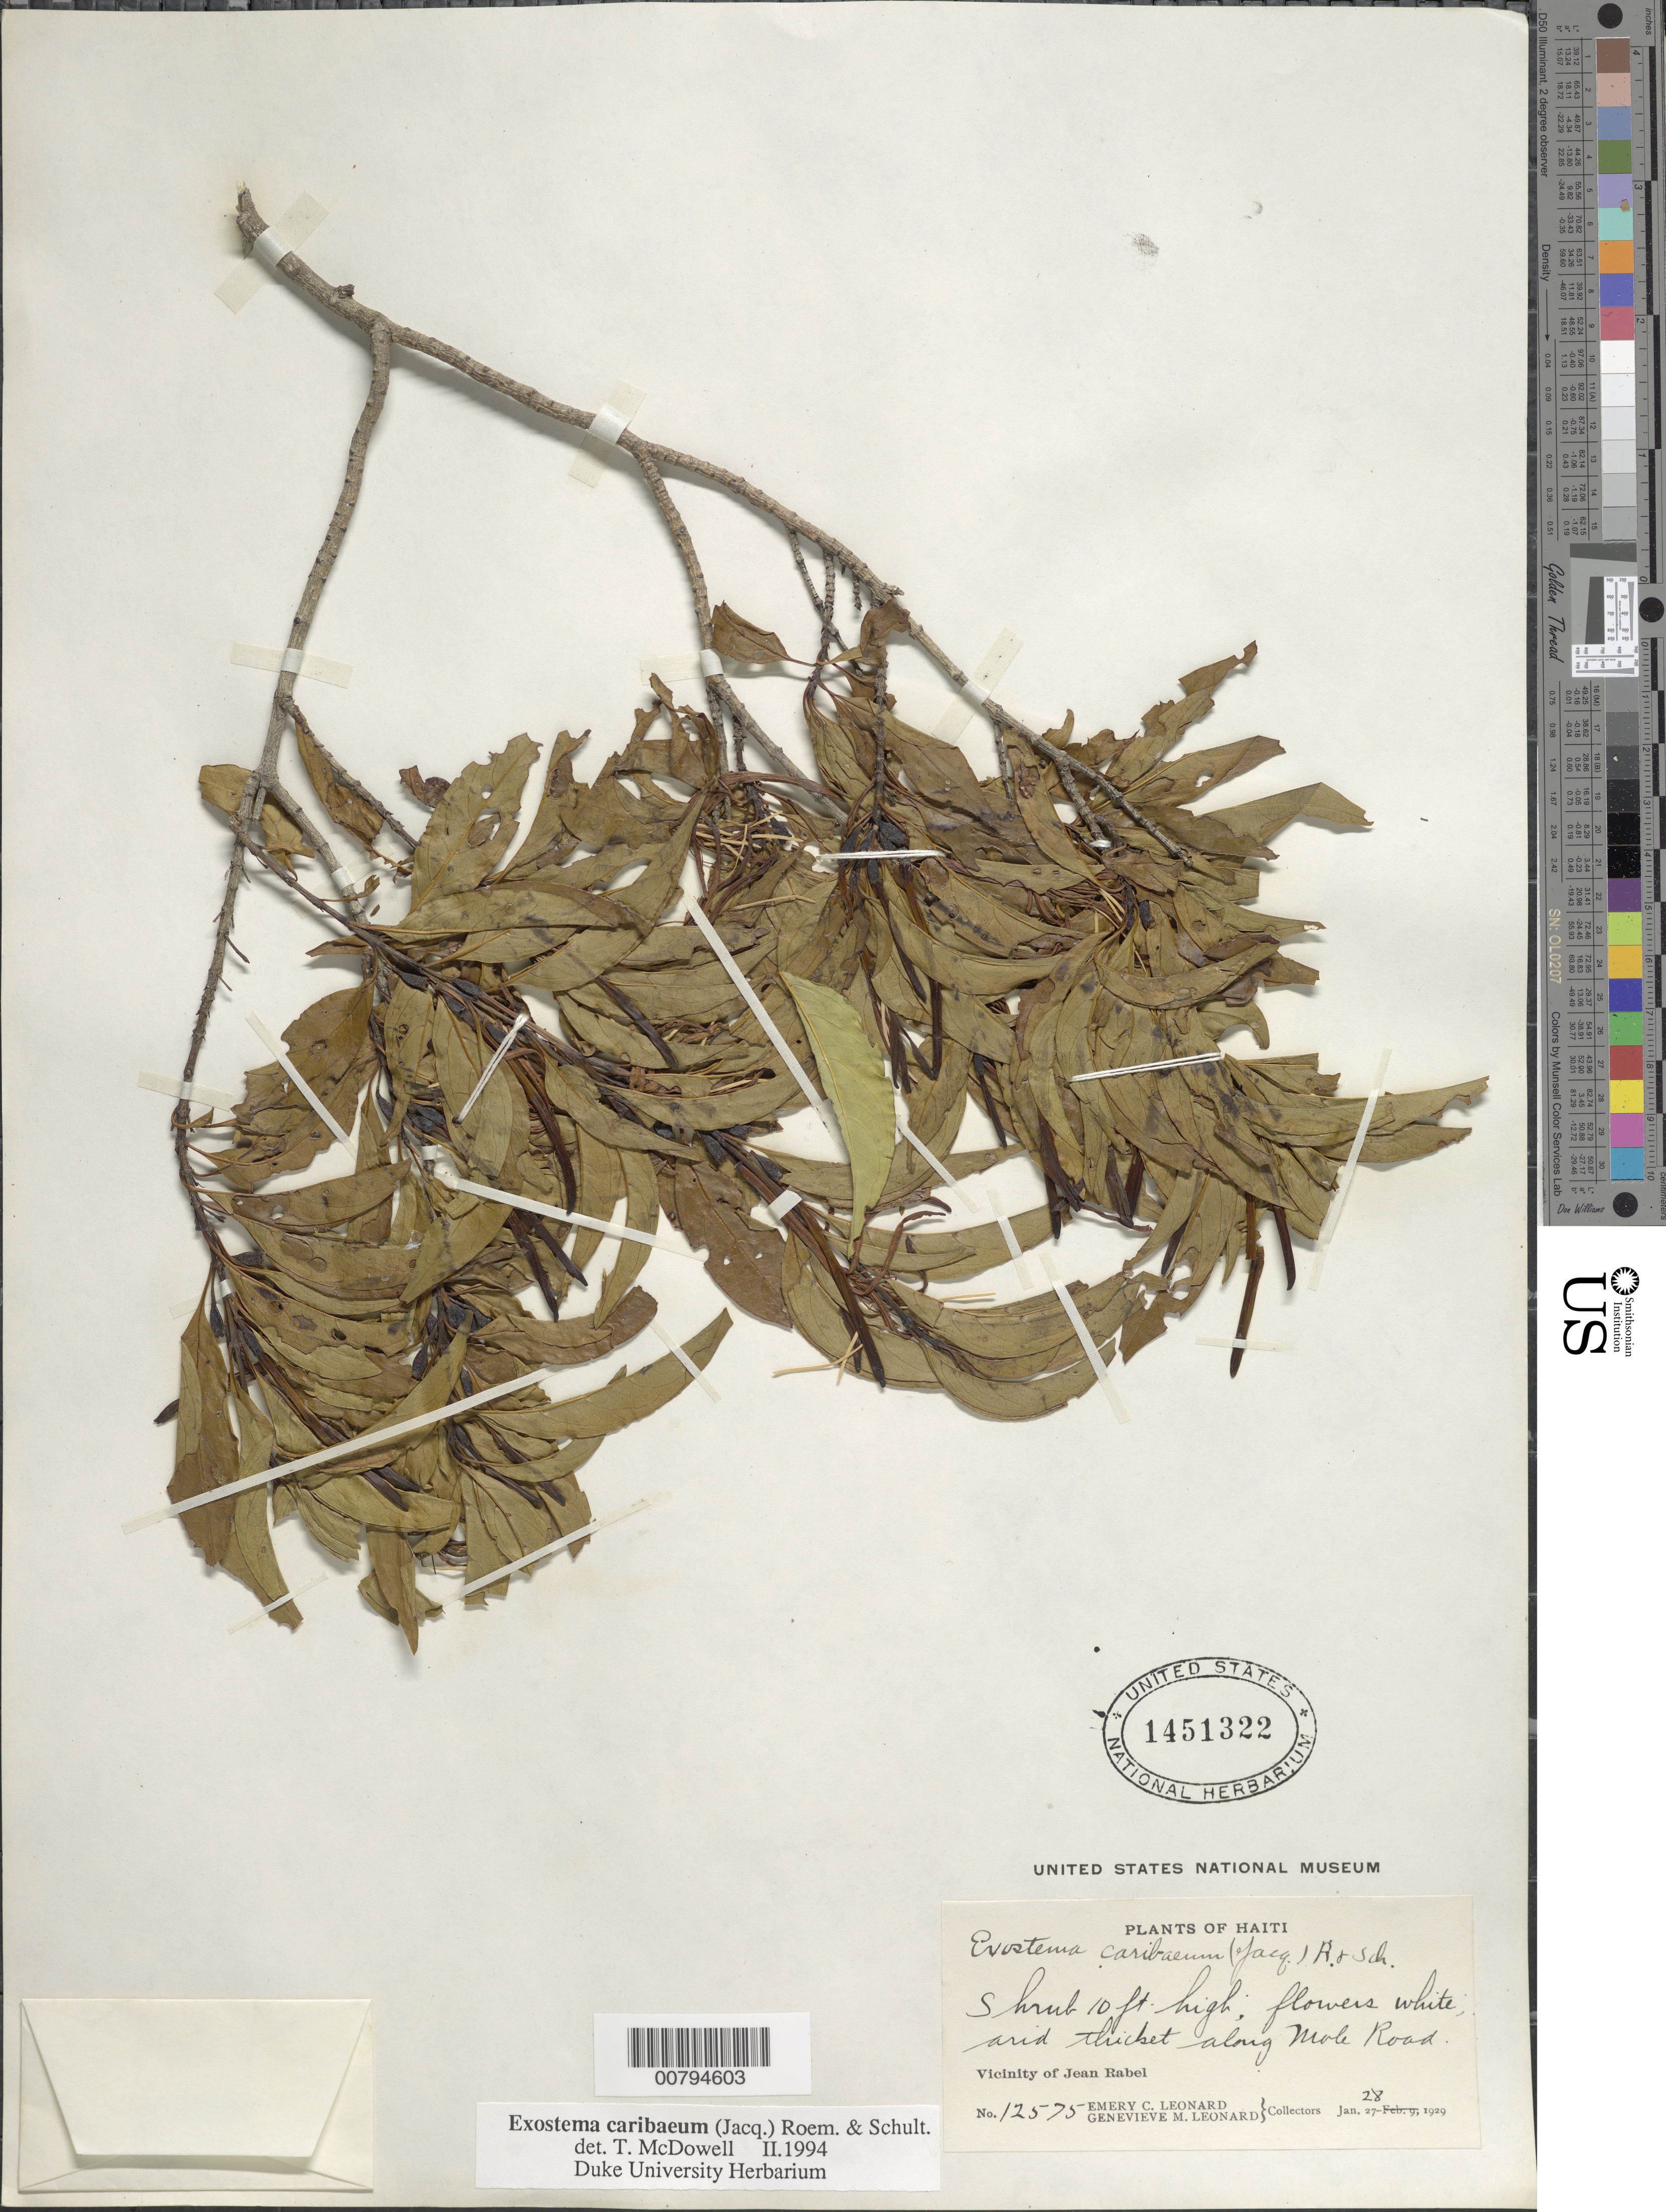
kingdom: Plantae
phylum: Tracheophyta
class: Magnoliopsida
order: Gentianales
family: Rubiaceae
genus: Exostema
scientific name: Exostema caribaeum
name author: (Jacq.) Roem. & Schult.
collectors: E. C. Leonard & G. M. Leonard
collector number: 12575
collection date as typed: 28 Jan 1929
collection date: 1929-01-28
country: Haiti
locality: Along Mole Road, vicinity of Jean Rabel.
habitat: Arid thicket along road.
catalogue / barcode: US 1451322